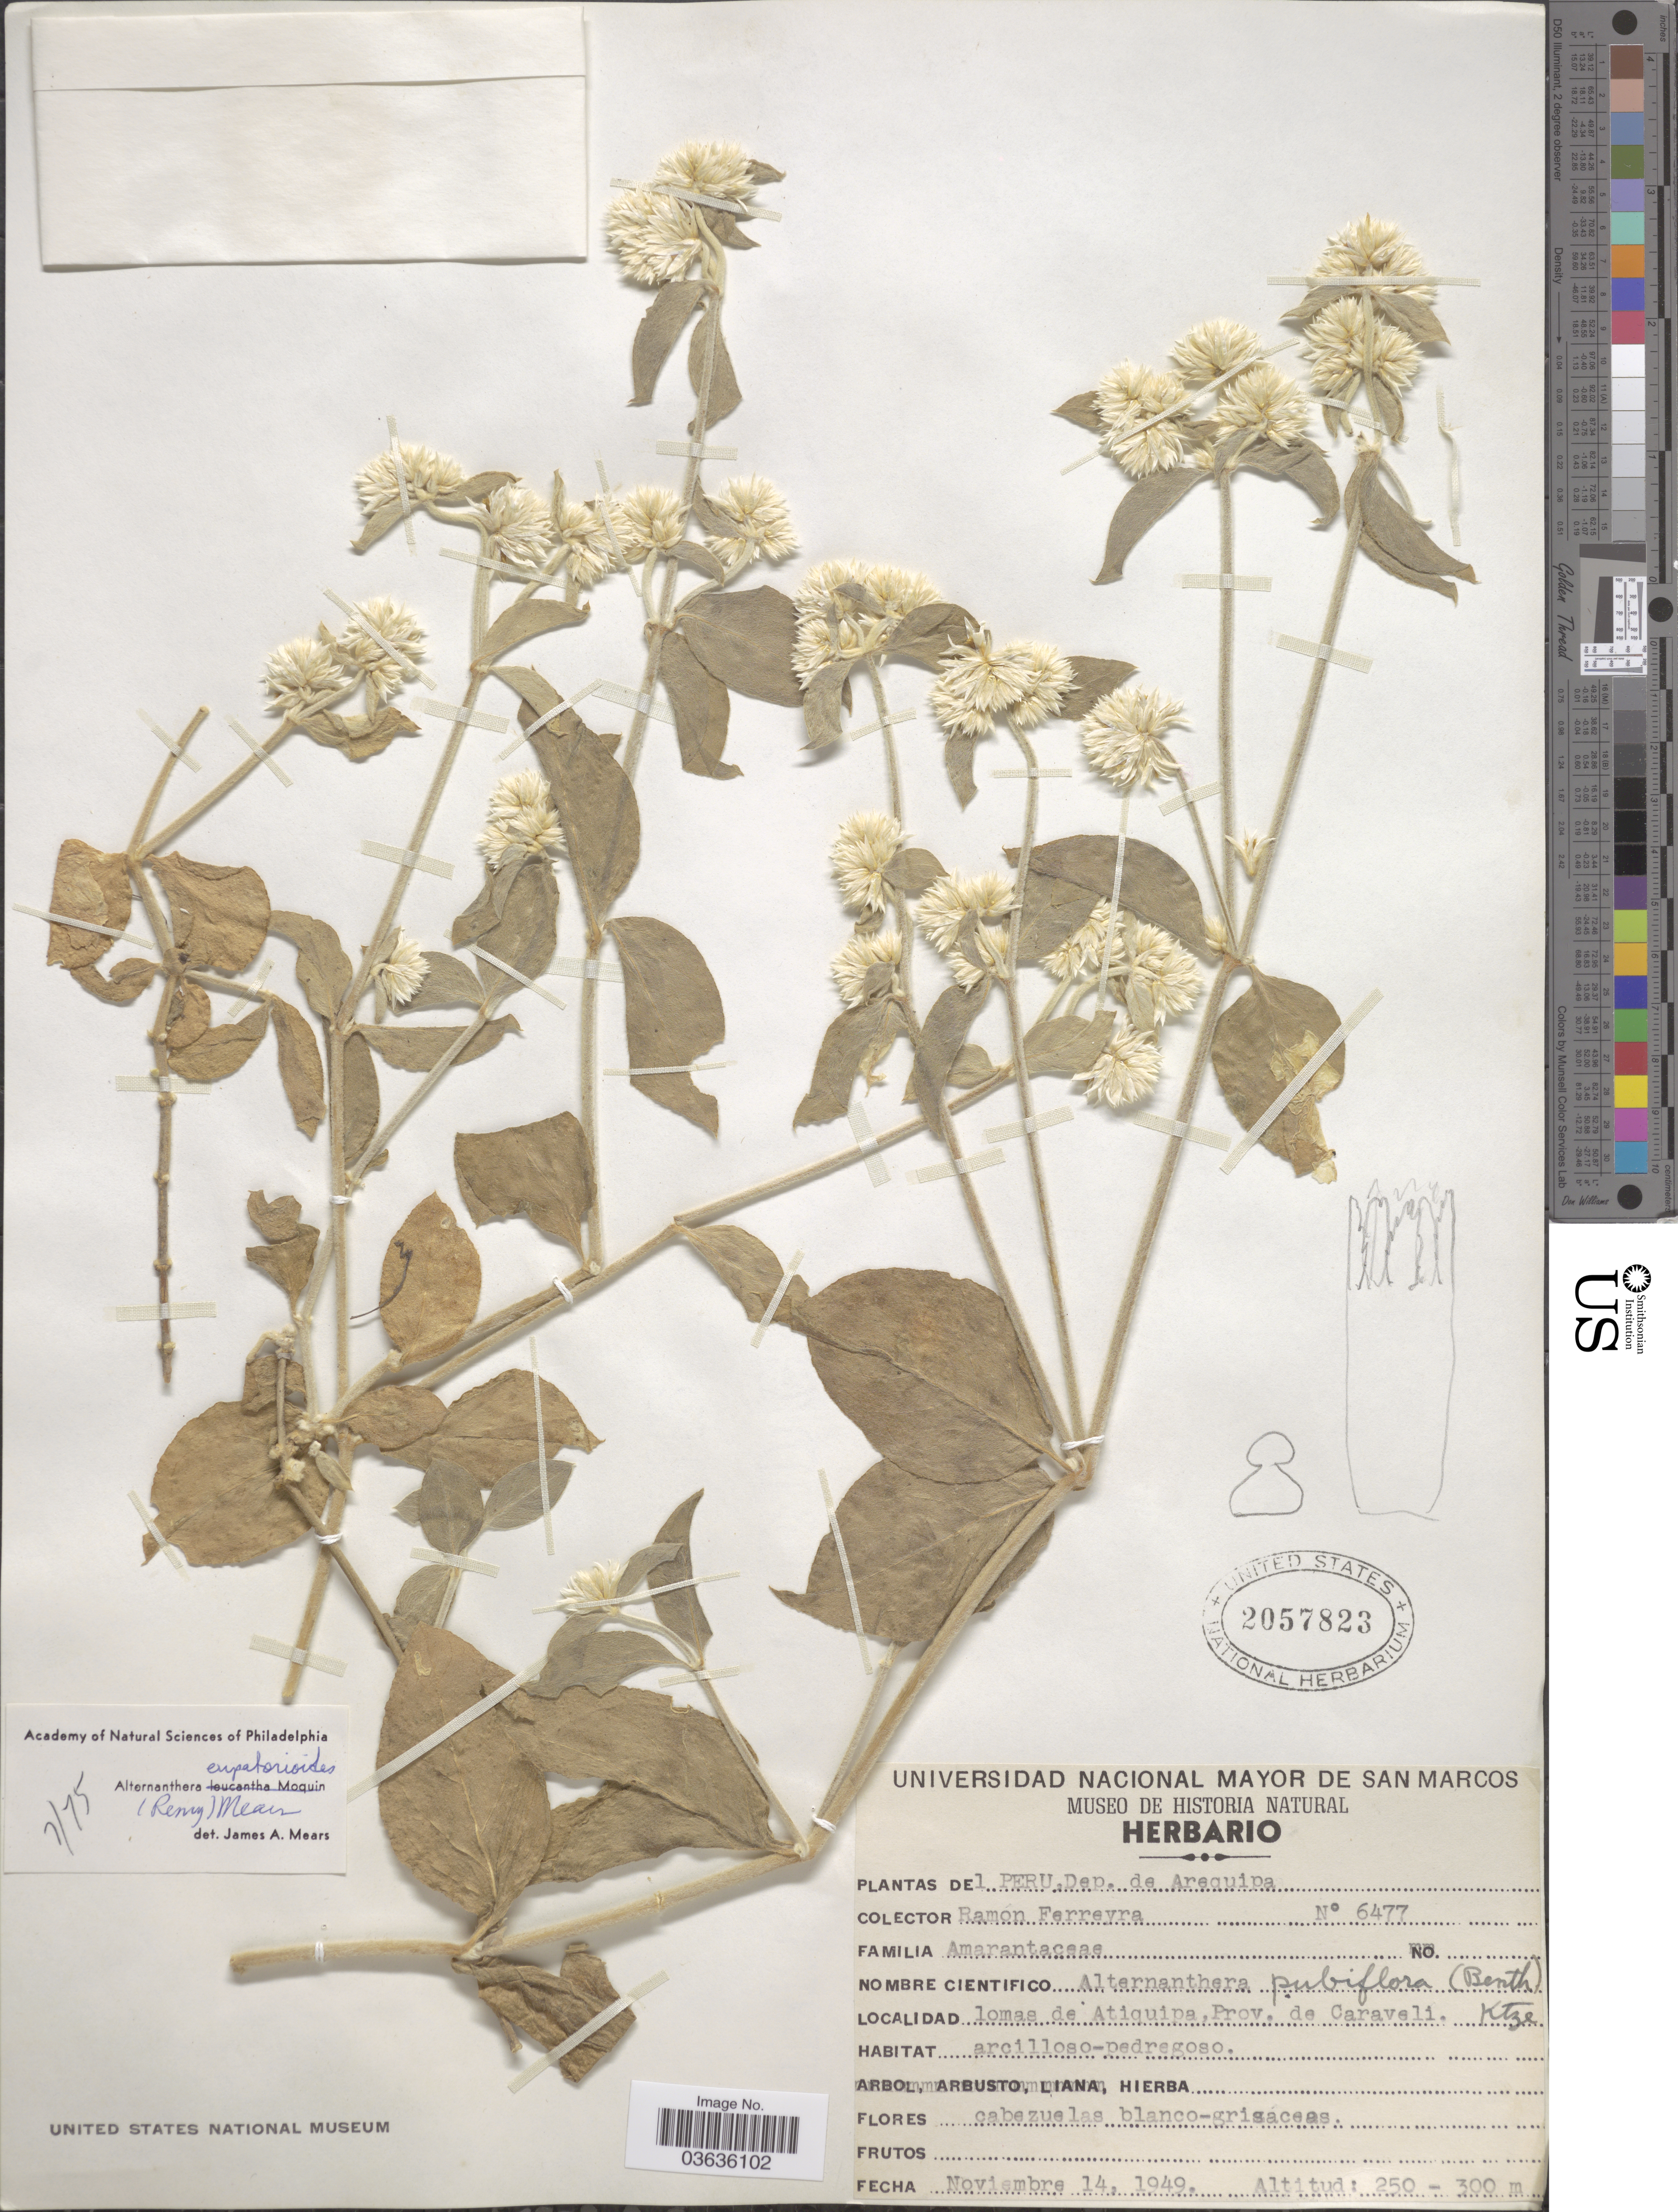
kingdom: Plantae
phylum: Tracheophyta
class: Magnoliopsida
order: Caryophyllales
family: Amaranthaceae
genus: Alternanthera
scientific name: Alternanthera eupatorioides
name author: Remy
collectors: R. A. Ferreyra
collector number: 6477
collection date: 1949-11-14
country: Peru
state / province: Arequipa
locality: Dep. de Arequipa, lomas de Atiquipa, Prov. de Caraveli.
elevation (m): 250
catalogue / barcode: US 2057823